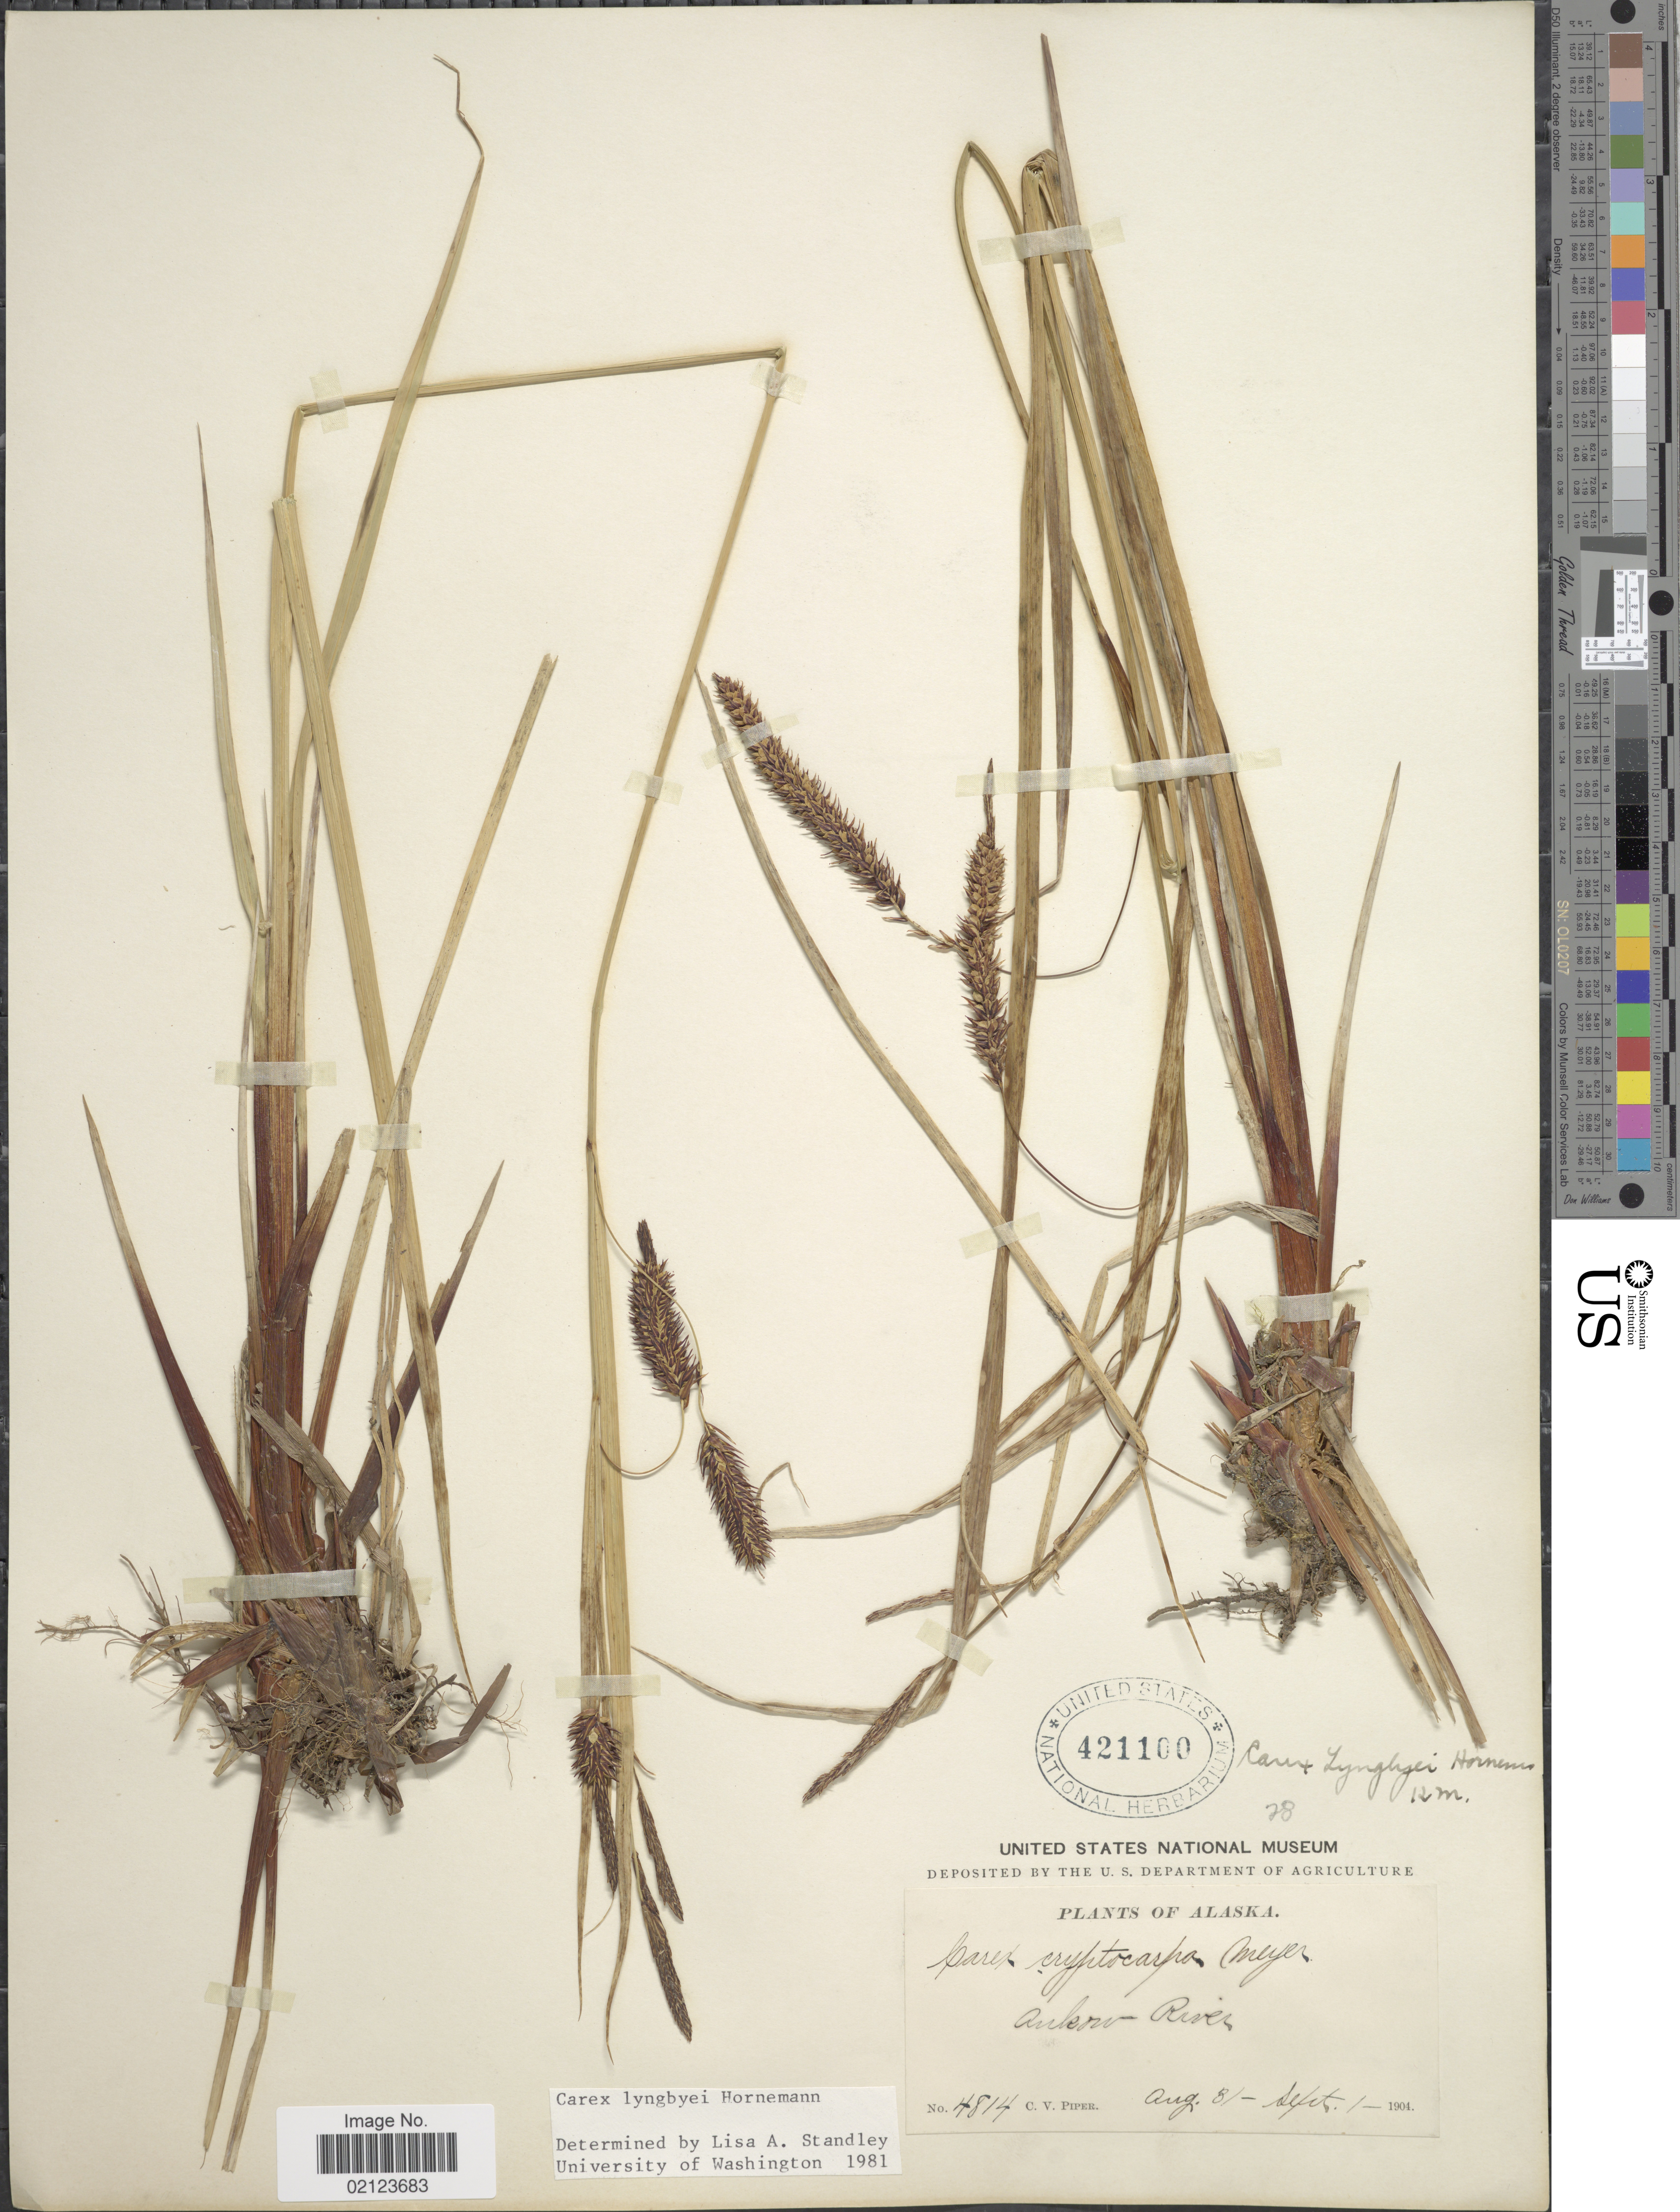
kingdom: Plantae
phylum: Tracheophyta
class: Liliopsida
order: Poales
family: Cyperaceae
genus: Carex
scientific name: Carex lyngbyei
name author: Hornem.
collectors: C. V. Piper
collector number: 4814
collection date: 1904-08-31/1904-09-01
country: United States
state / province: Alaska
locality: Ankou-River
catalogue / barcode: US 421100